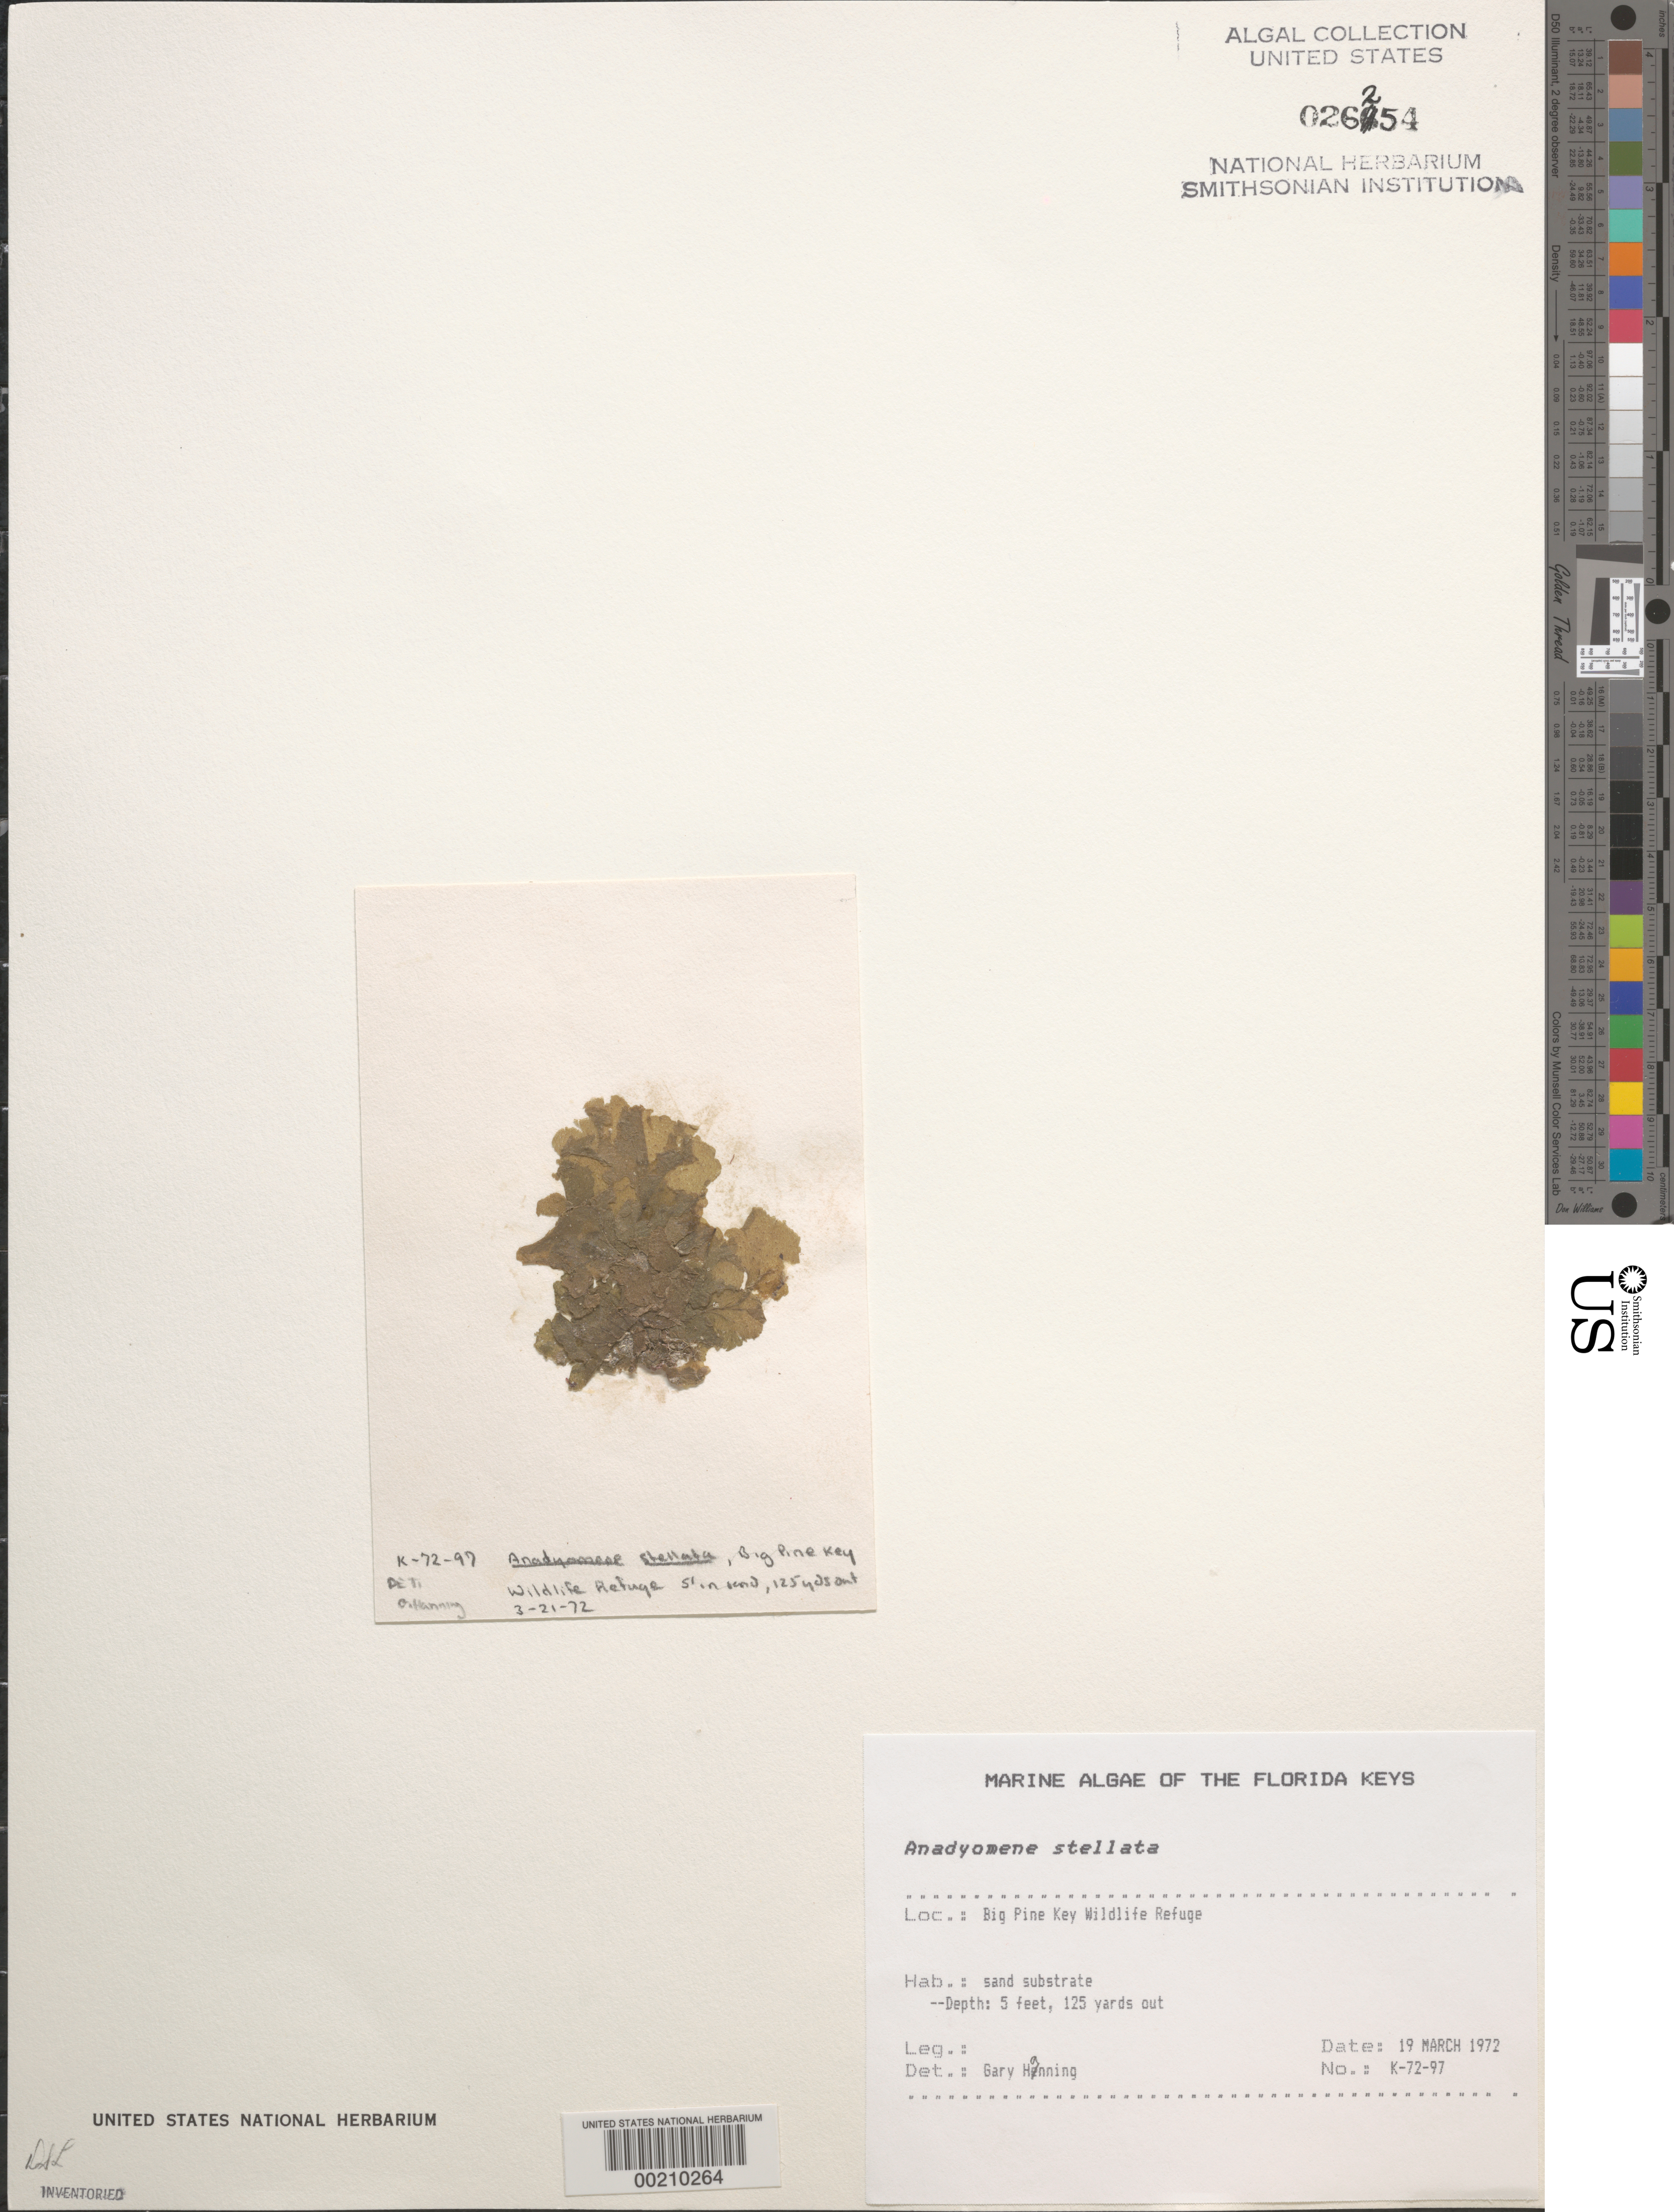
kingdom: Plantae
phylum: Chlorophyta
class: Ulvophyceae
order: Cladophorales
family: Anadyomenaceae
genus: Anadyomene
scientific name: Anadyomene stellata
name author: (Wulfen) C. Agardh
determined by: Hanning, G.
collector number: K-72-97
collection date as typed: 19 Mar 1974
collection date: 1974-03-19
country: United States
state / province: Florida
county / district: Monroe County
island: Big Pine Key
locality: Big Pine Key Wildlife Refuge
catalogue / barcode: US 26254